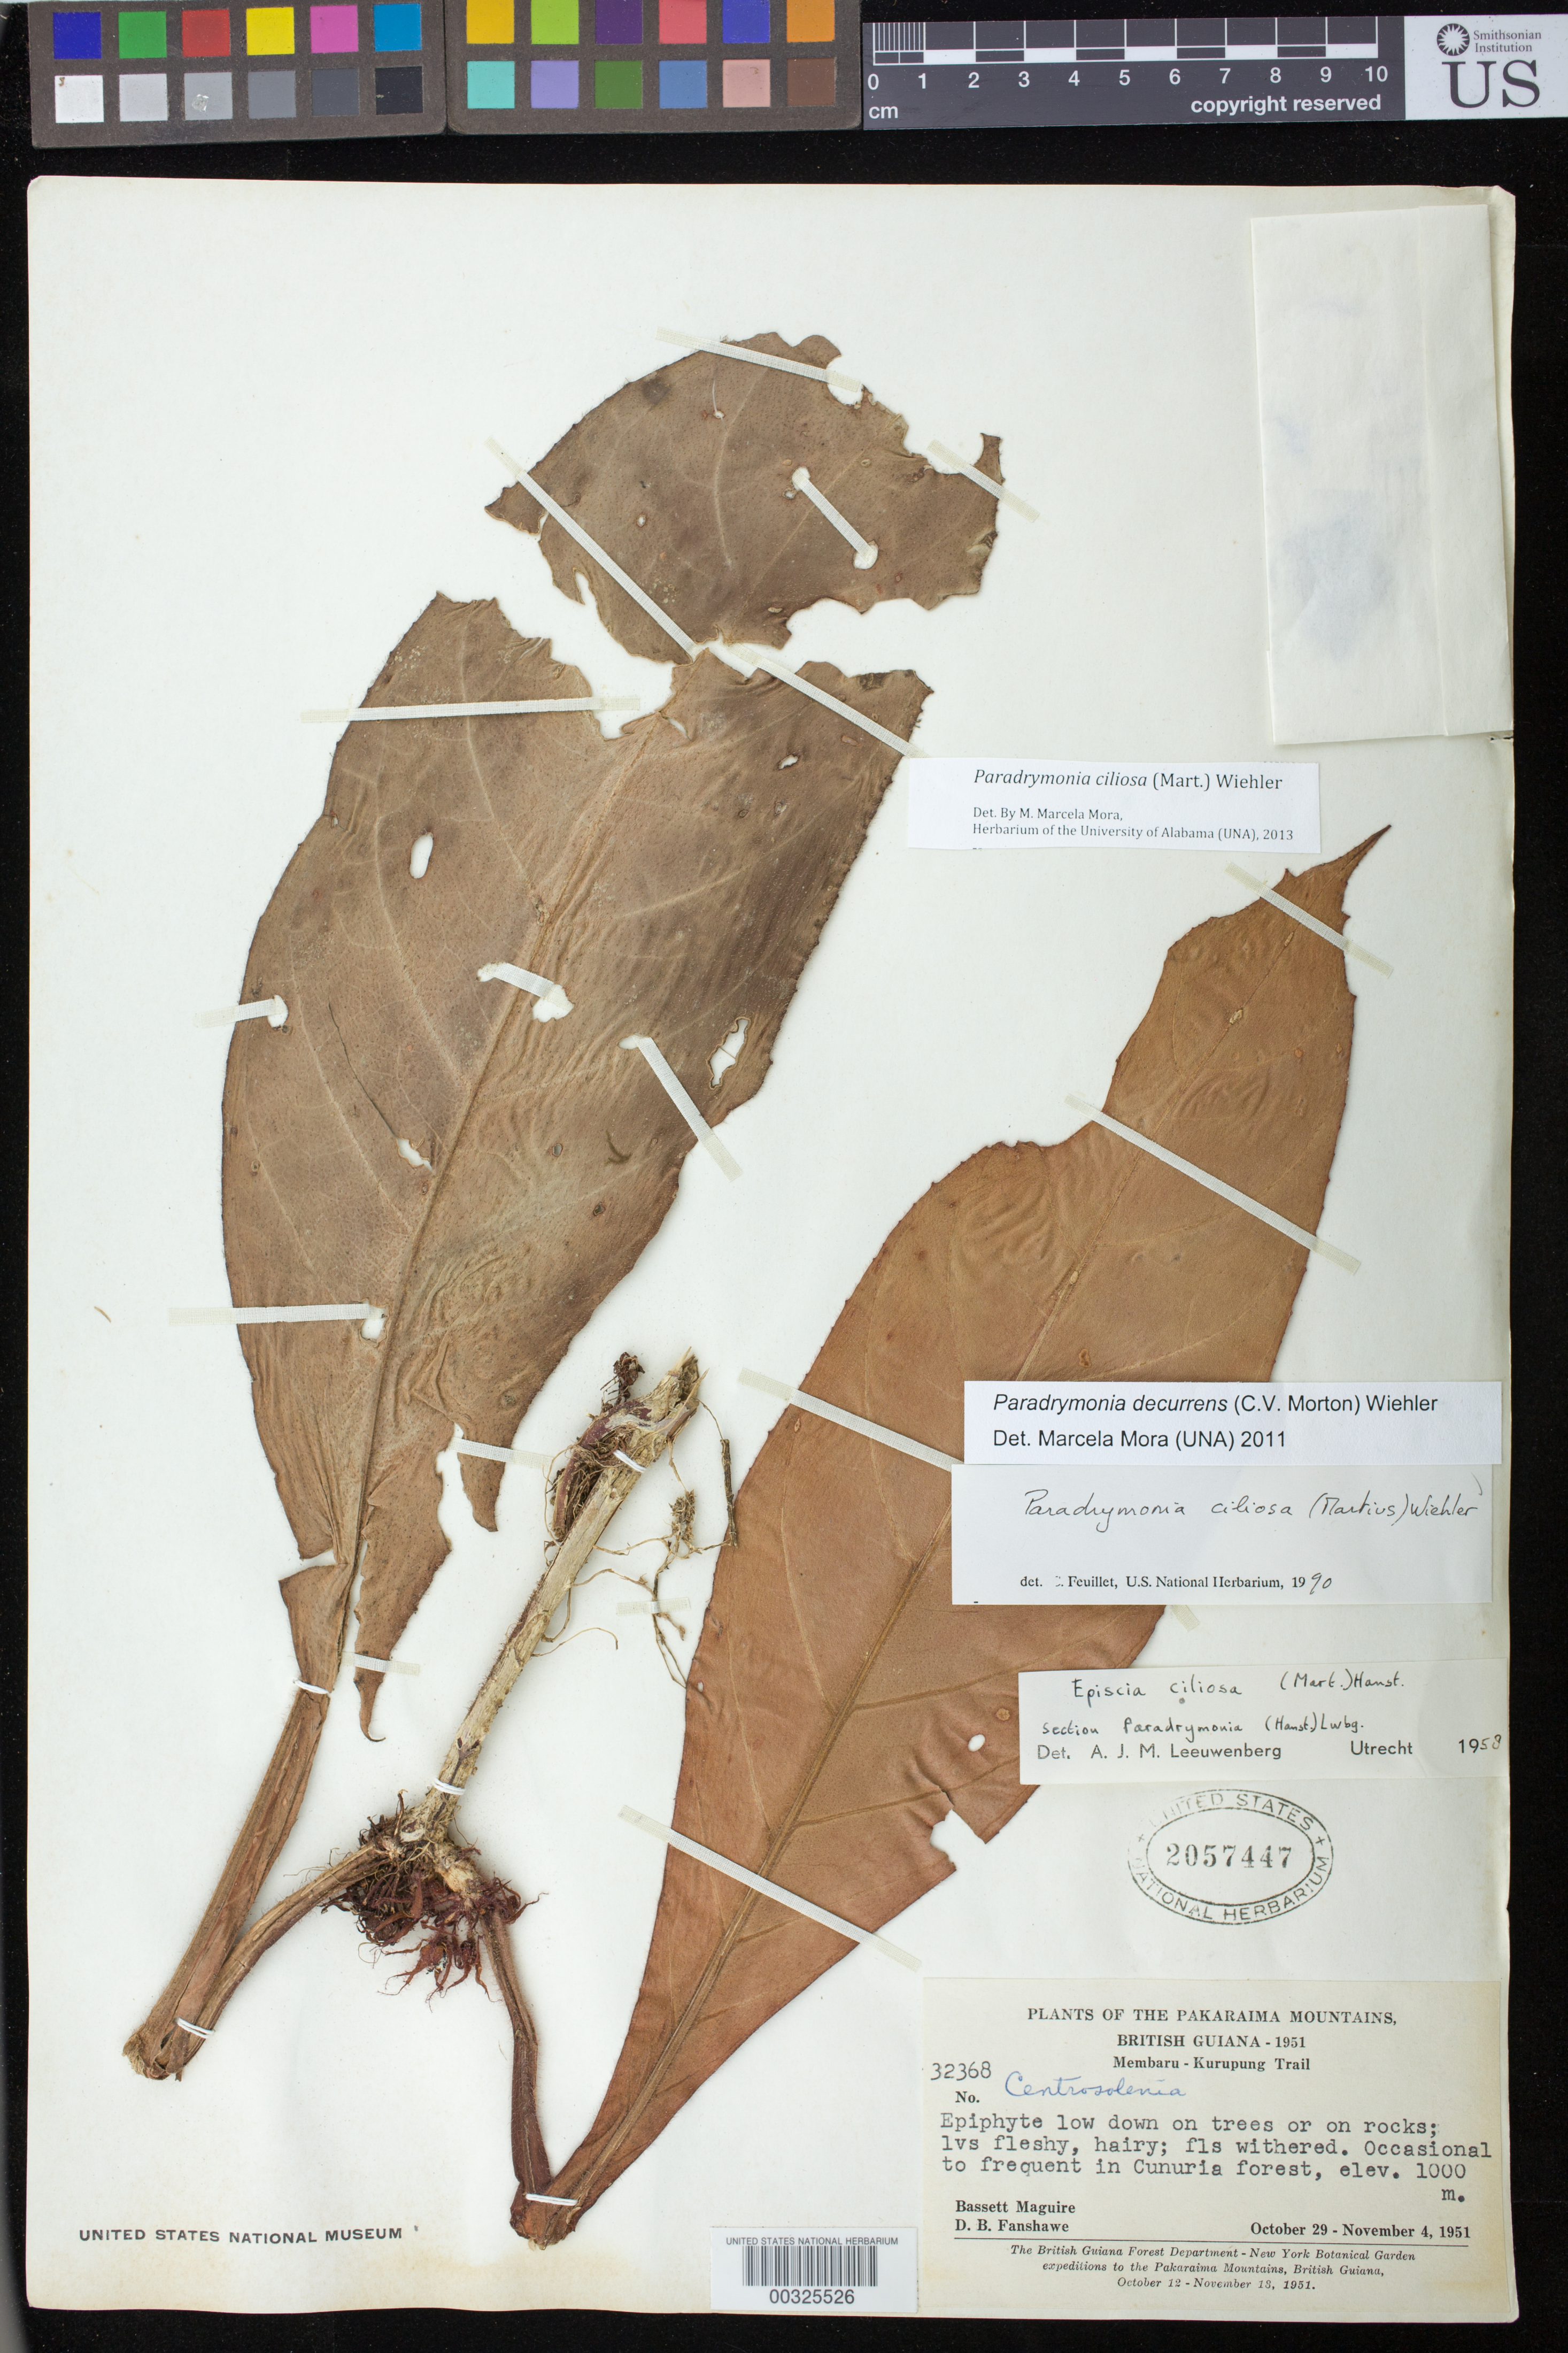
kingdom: Plantae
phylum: Tracheophyta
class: Magnoliopsida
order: Lamiales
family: Gesneriaceae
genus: Paradrymonia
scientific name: Paradrymonia ciliosa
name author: (Mart.) Wiehler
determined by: Mora, M. Marcela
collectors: B. Maguire & D. B. Fanshawe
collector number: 32368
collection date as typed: Oct-Nov 1951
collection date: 1951-10/1951-11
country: Guyana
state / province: Cuyuni-Mazaruni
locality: Membaru - Kurupung trail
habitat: Occasional to frequent in Cunuria forest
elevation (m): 1000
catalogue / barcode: US 2057447